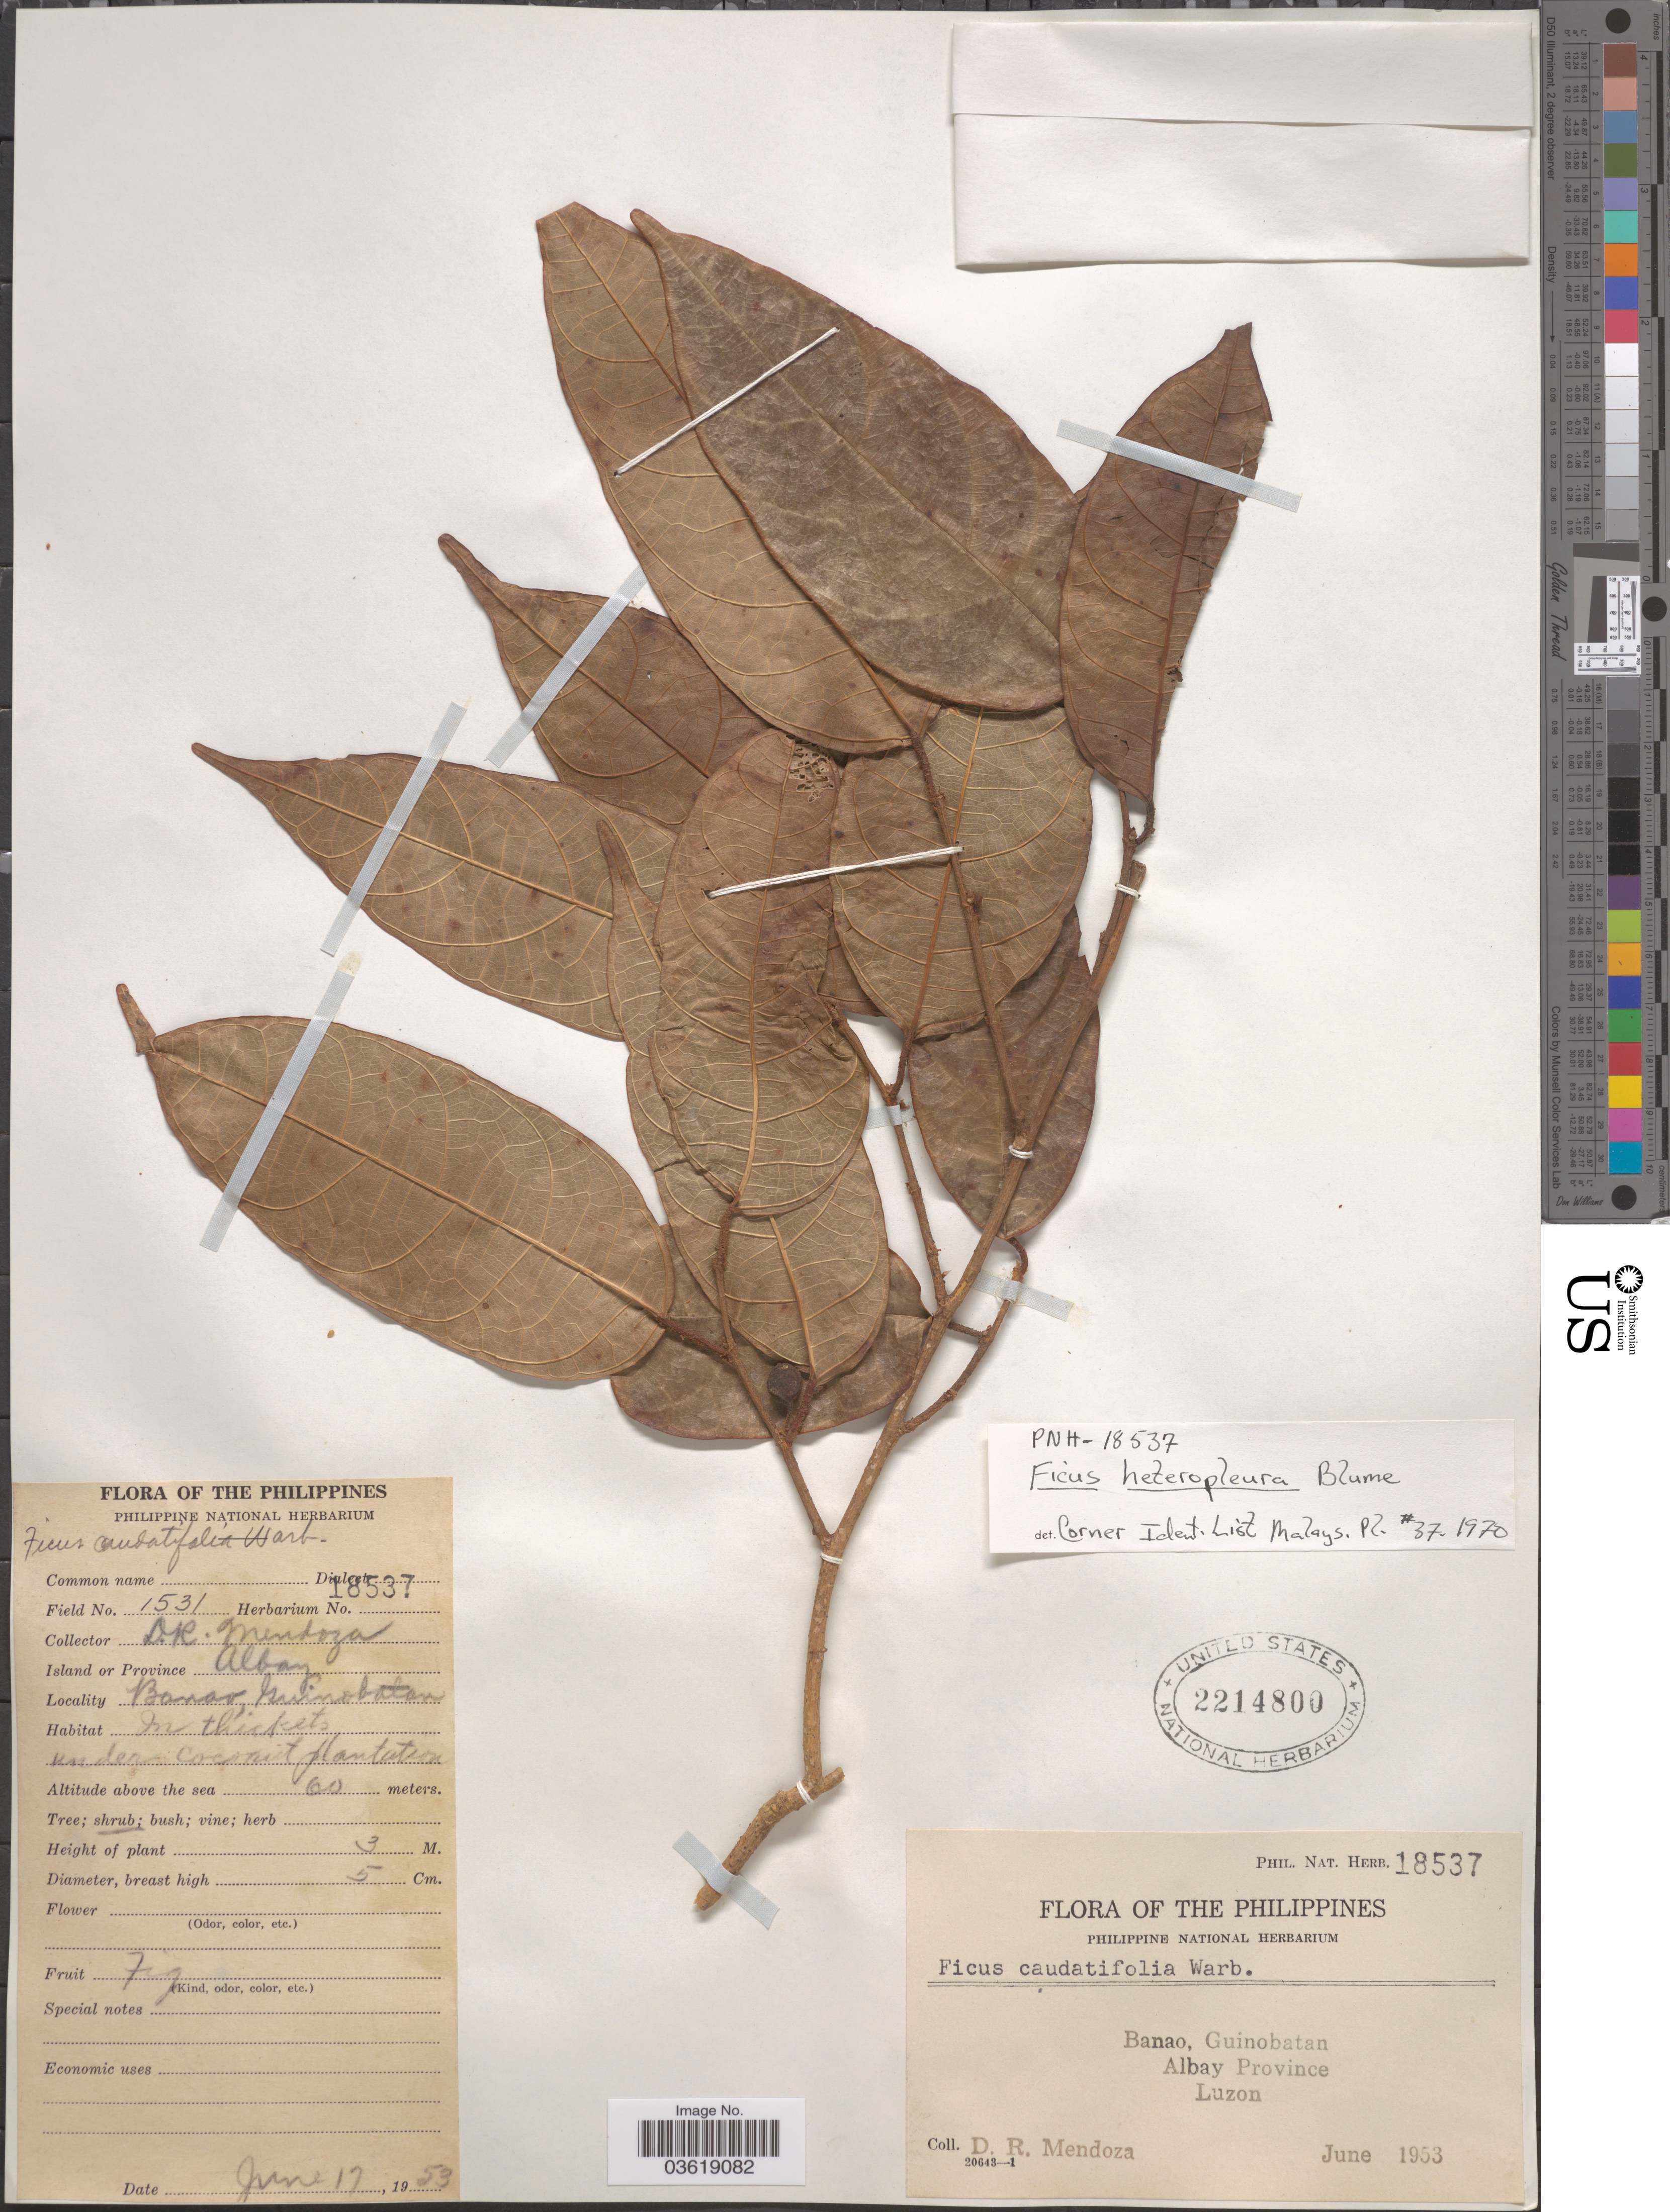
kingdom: Plantae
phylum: Tracheophyta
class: Magnoliopsida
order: Rosales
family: Moraceae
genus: Ficus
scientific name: Ficus heteropleura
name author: Blume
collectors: D. Mendoza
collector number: Phil. Nat. Herb. 18537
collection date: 1953-06-17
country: Philippines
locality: Banao, Guinobatan. Albay Province, Luzon.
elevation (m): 60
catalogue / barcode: US 2214800